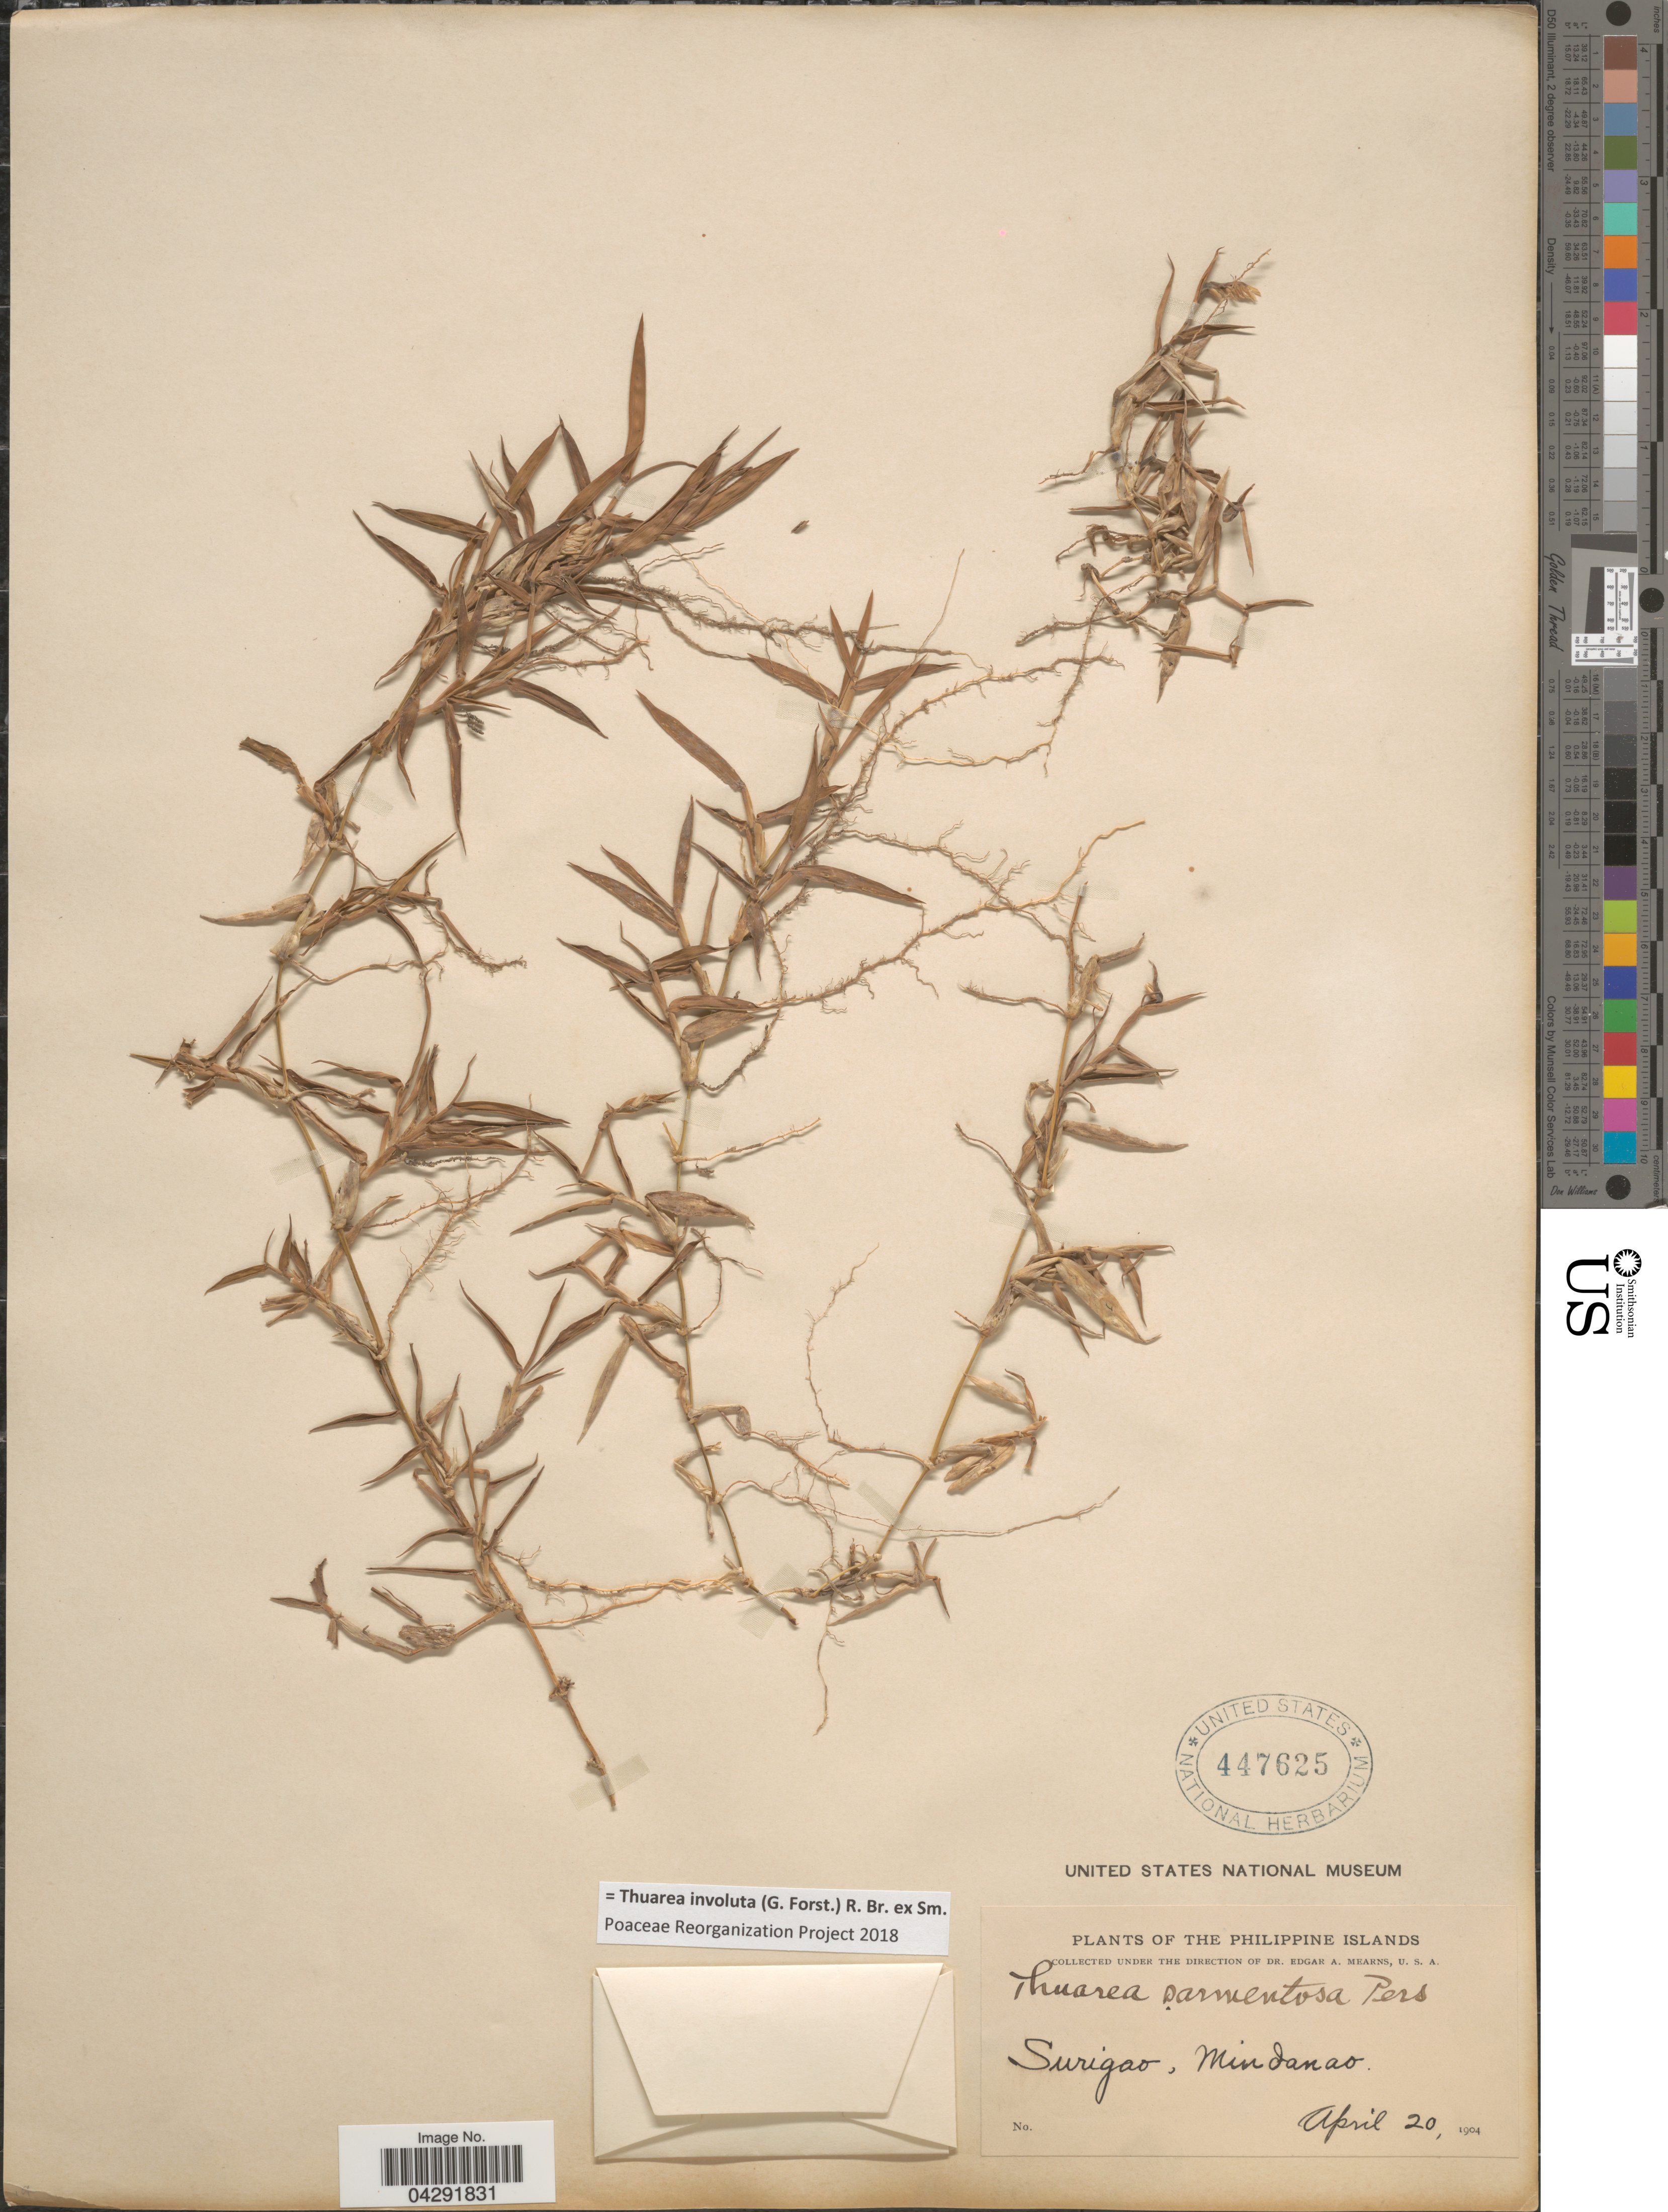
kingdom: Plantae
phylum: Tracheophyta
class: Liliopsida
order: Poales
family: Poaceae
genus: Thuarea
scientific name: Thuarea involuta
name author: (G. Forst.) R. Br. ex Sm.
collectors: E. A. Mearns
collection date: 1904-04-20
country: Philippines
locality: Philippine Islands. Surigao, Mindanao.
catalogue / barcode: US 447625